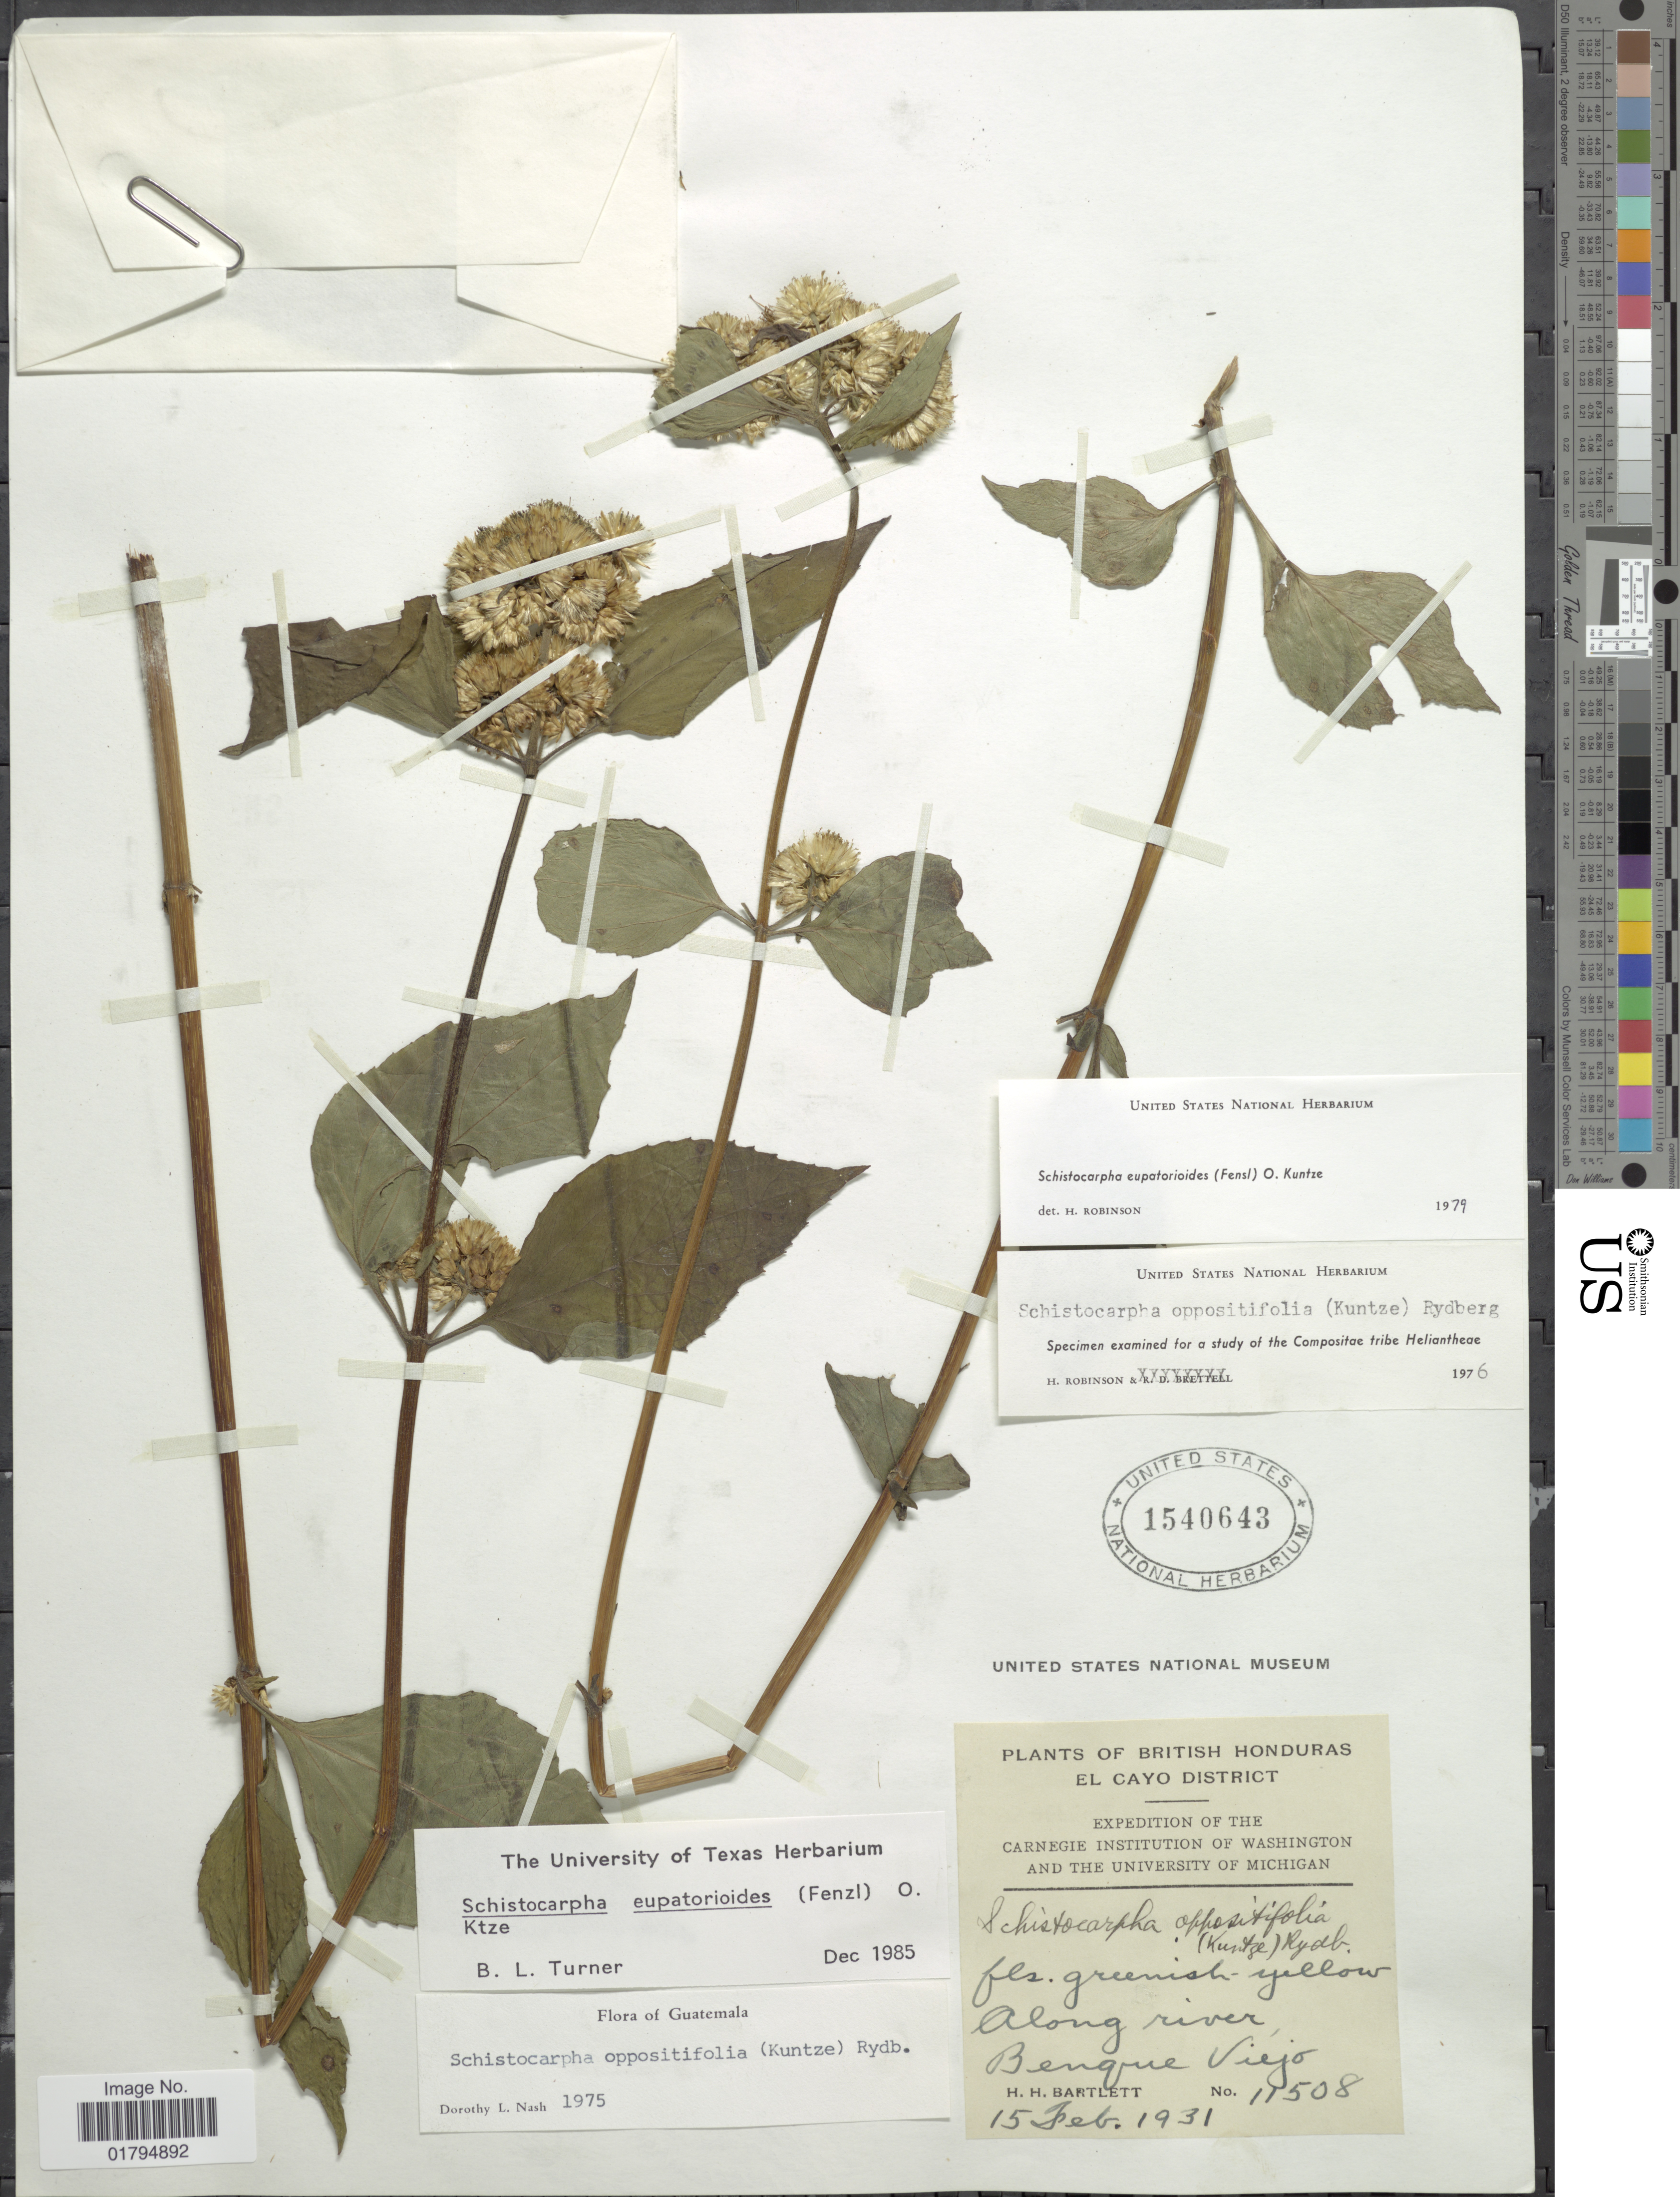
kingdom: Plantae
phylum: Tracheophyta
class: Magnoliopsida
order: Asterales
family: Asteraceae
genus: Schistocarpha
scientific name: Schistocarpha eupatorioides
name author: (Fenzl) Kuntze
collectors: H. H. Bartlett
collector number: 11508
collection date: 1931-02-15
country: Belize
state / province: Cayo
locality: Along river Benque Viejo, British Honduras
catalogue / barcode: US 1540643